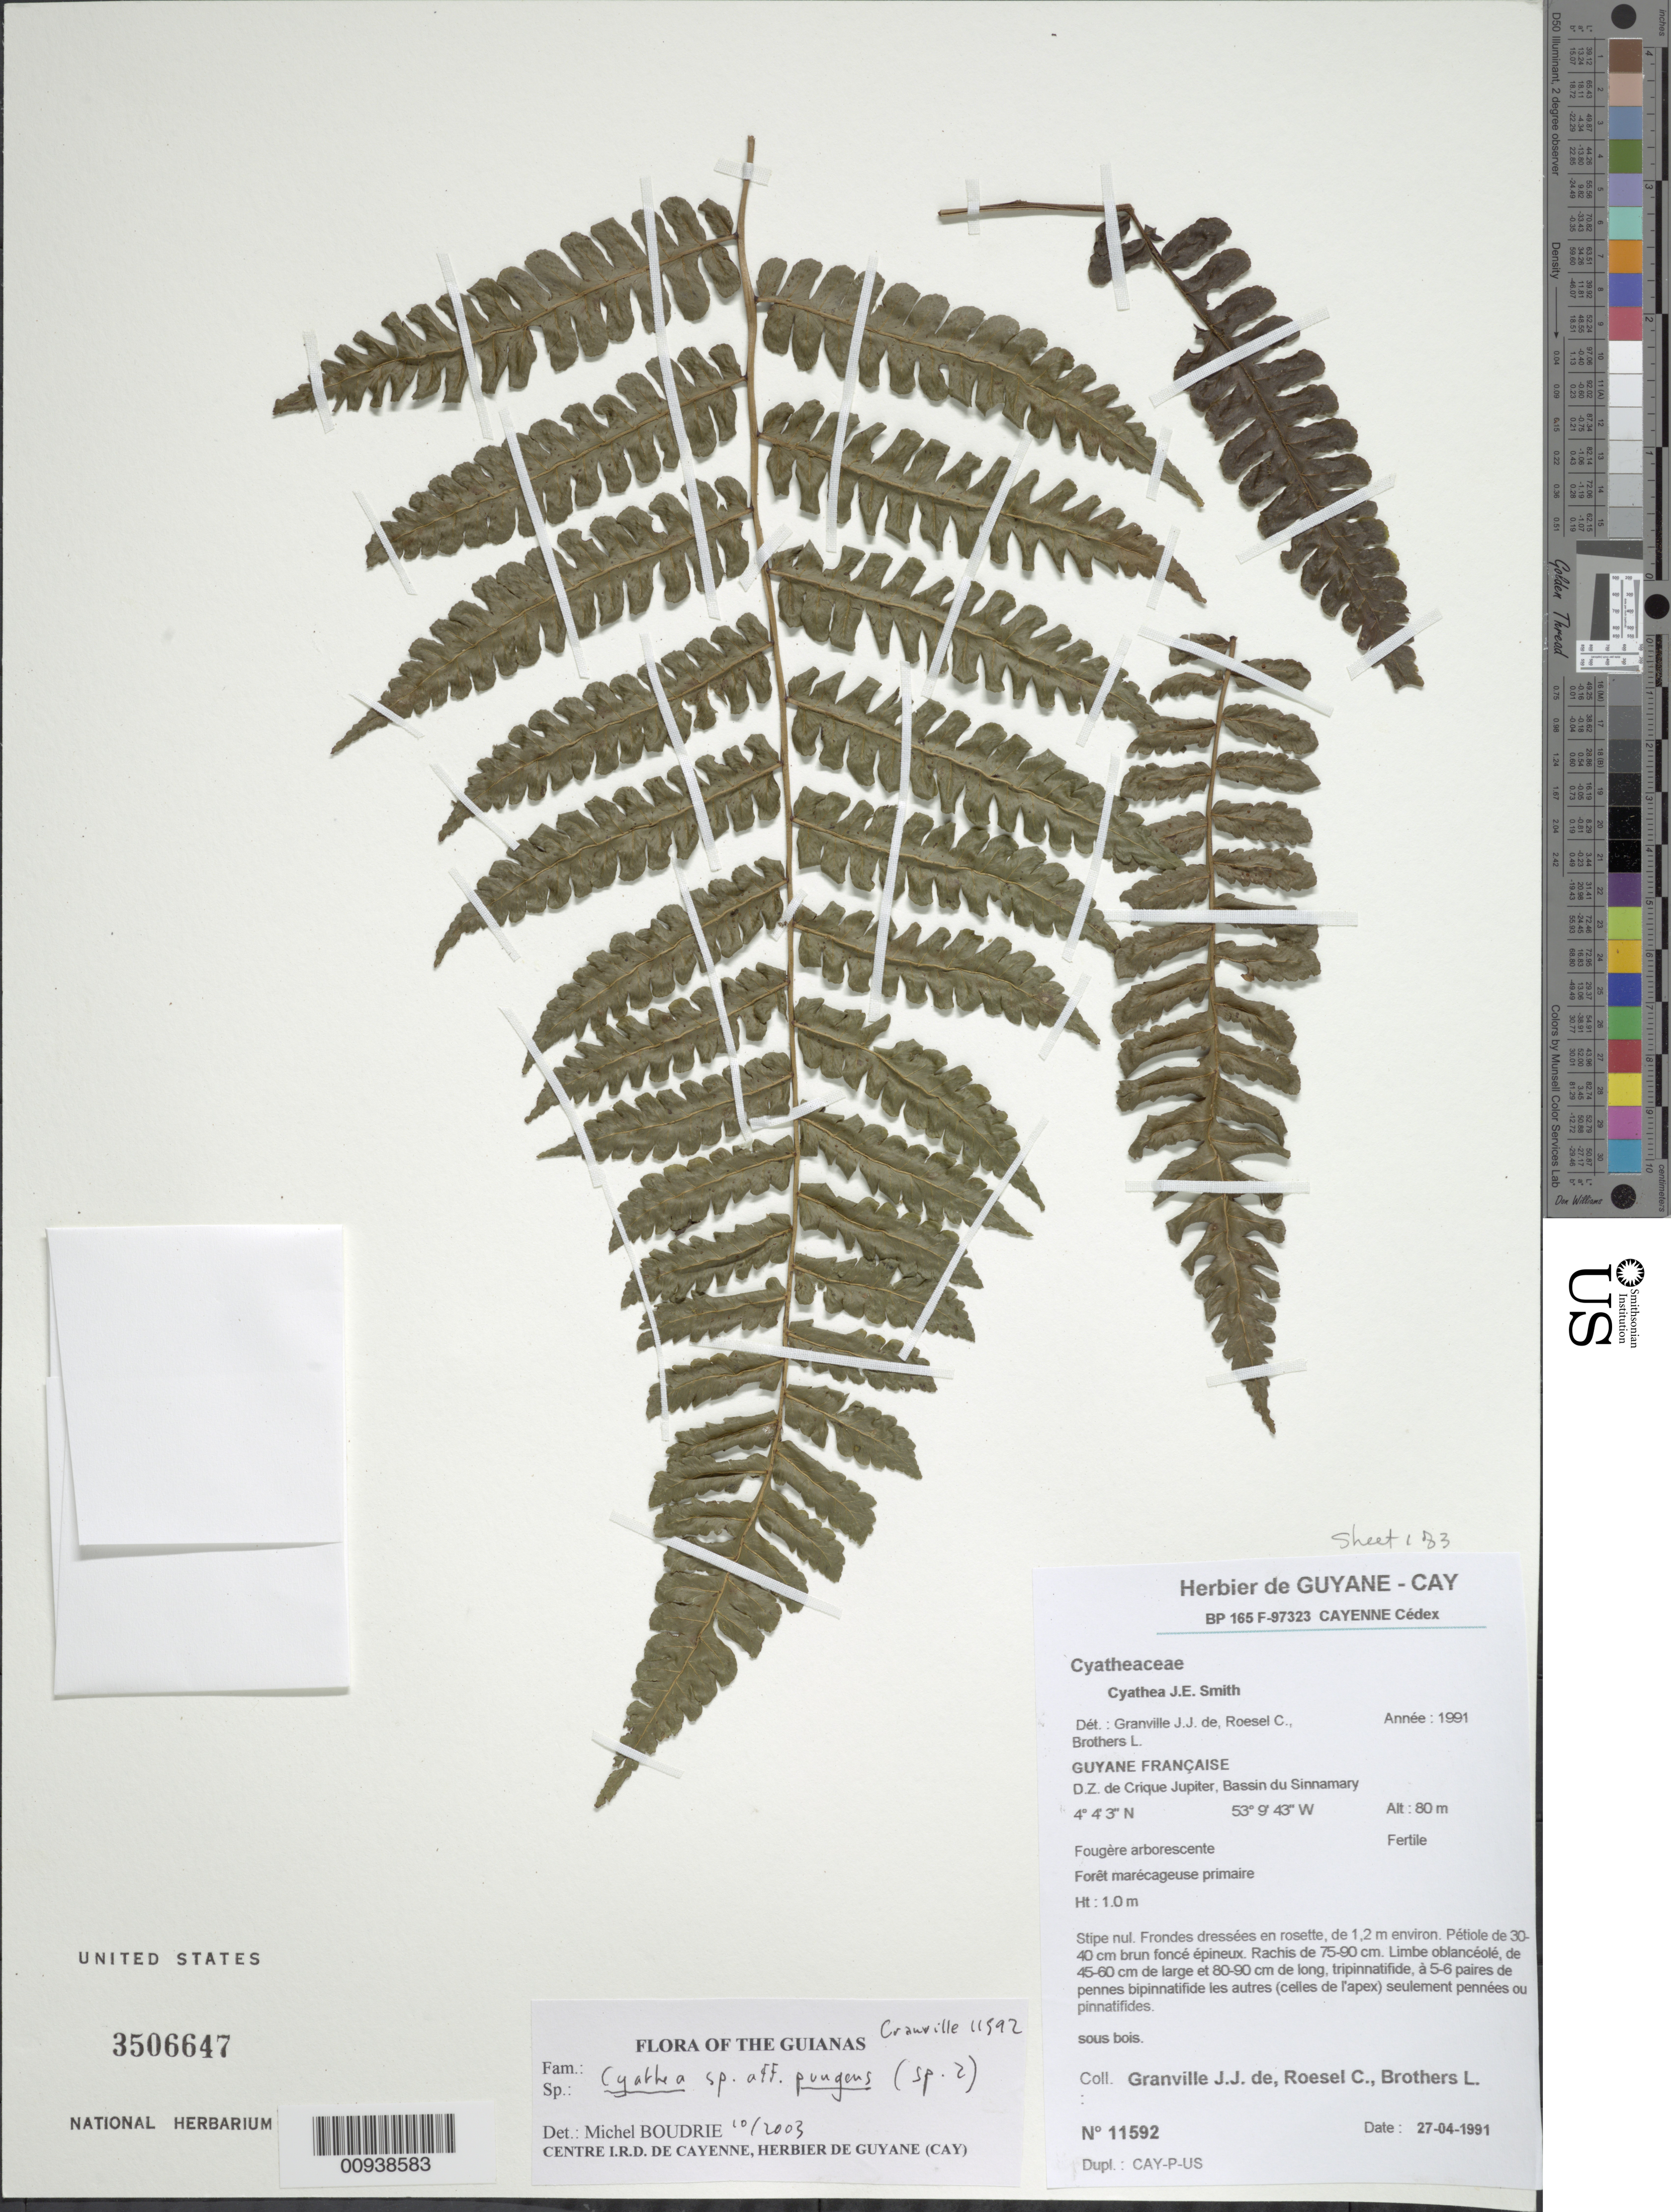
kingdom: Plantae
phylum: Tracheophyta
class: Polypodiopsida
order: Cyatheales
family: Cyatheaceae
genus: Cyathea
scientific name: Cyathea pungens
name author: (Willd.) Domin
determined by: Boudrie, M.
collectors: J.-J. de Granville, C. S. Roesel & L. Brothers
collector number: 11592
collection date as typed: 27-Apr-91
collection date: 1991-04-27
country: French Guiana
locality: D.Z. de Crique Jupiter, Bassin du Sinnamary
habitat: Forêt macrécageuse primaire; sous bois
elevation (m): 80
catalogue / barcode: US 3506647